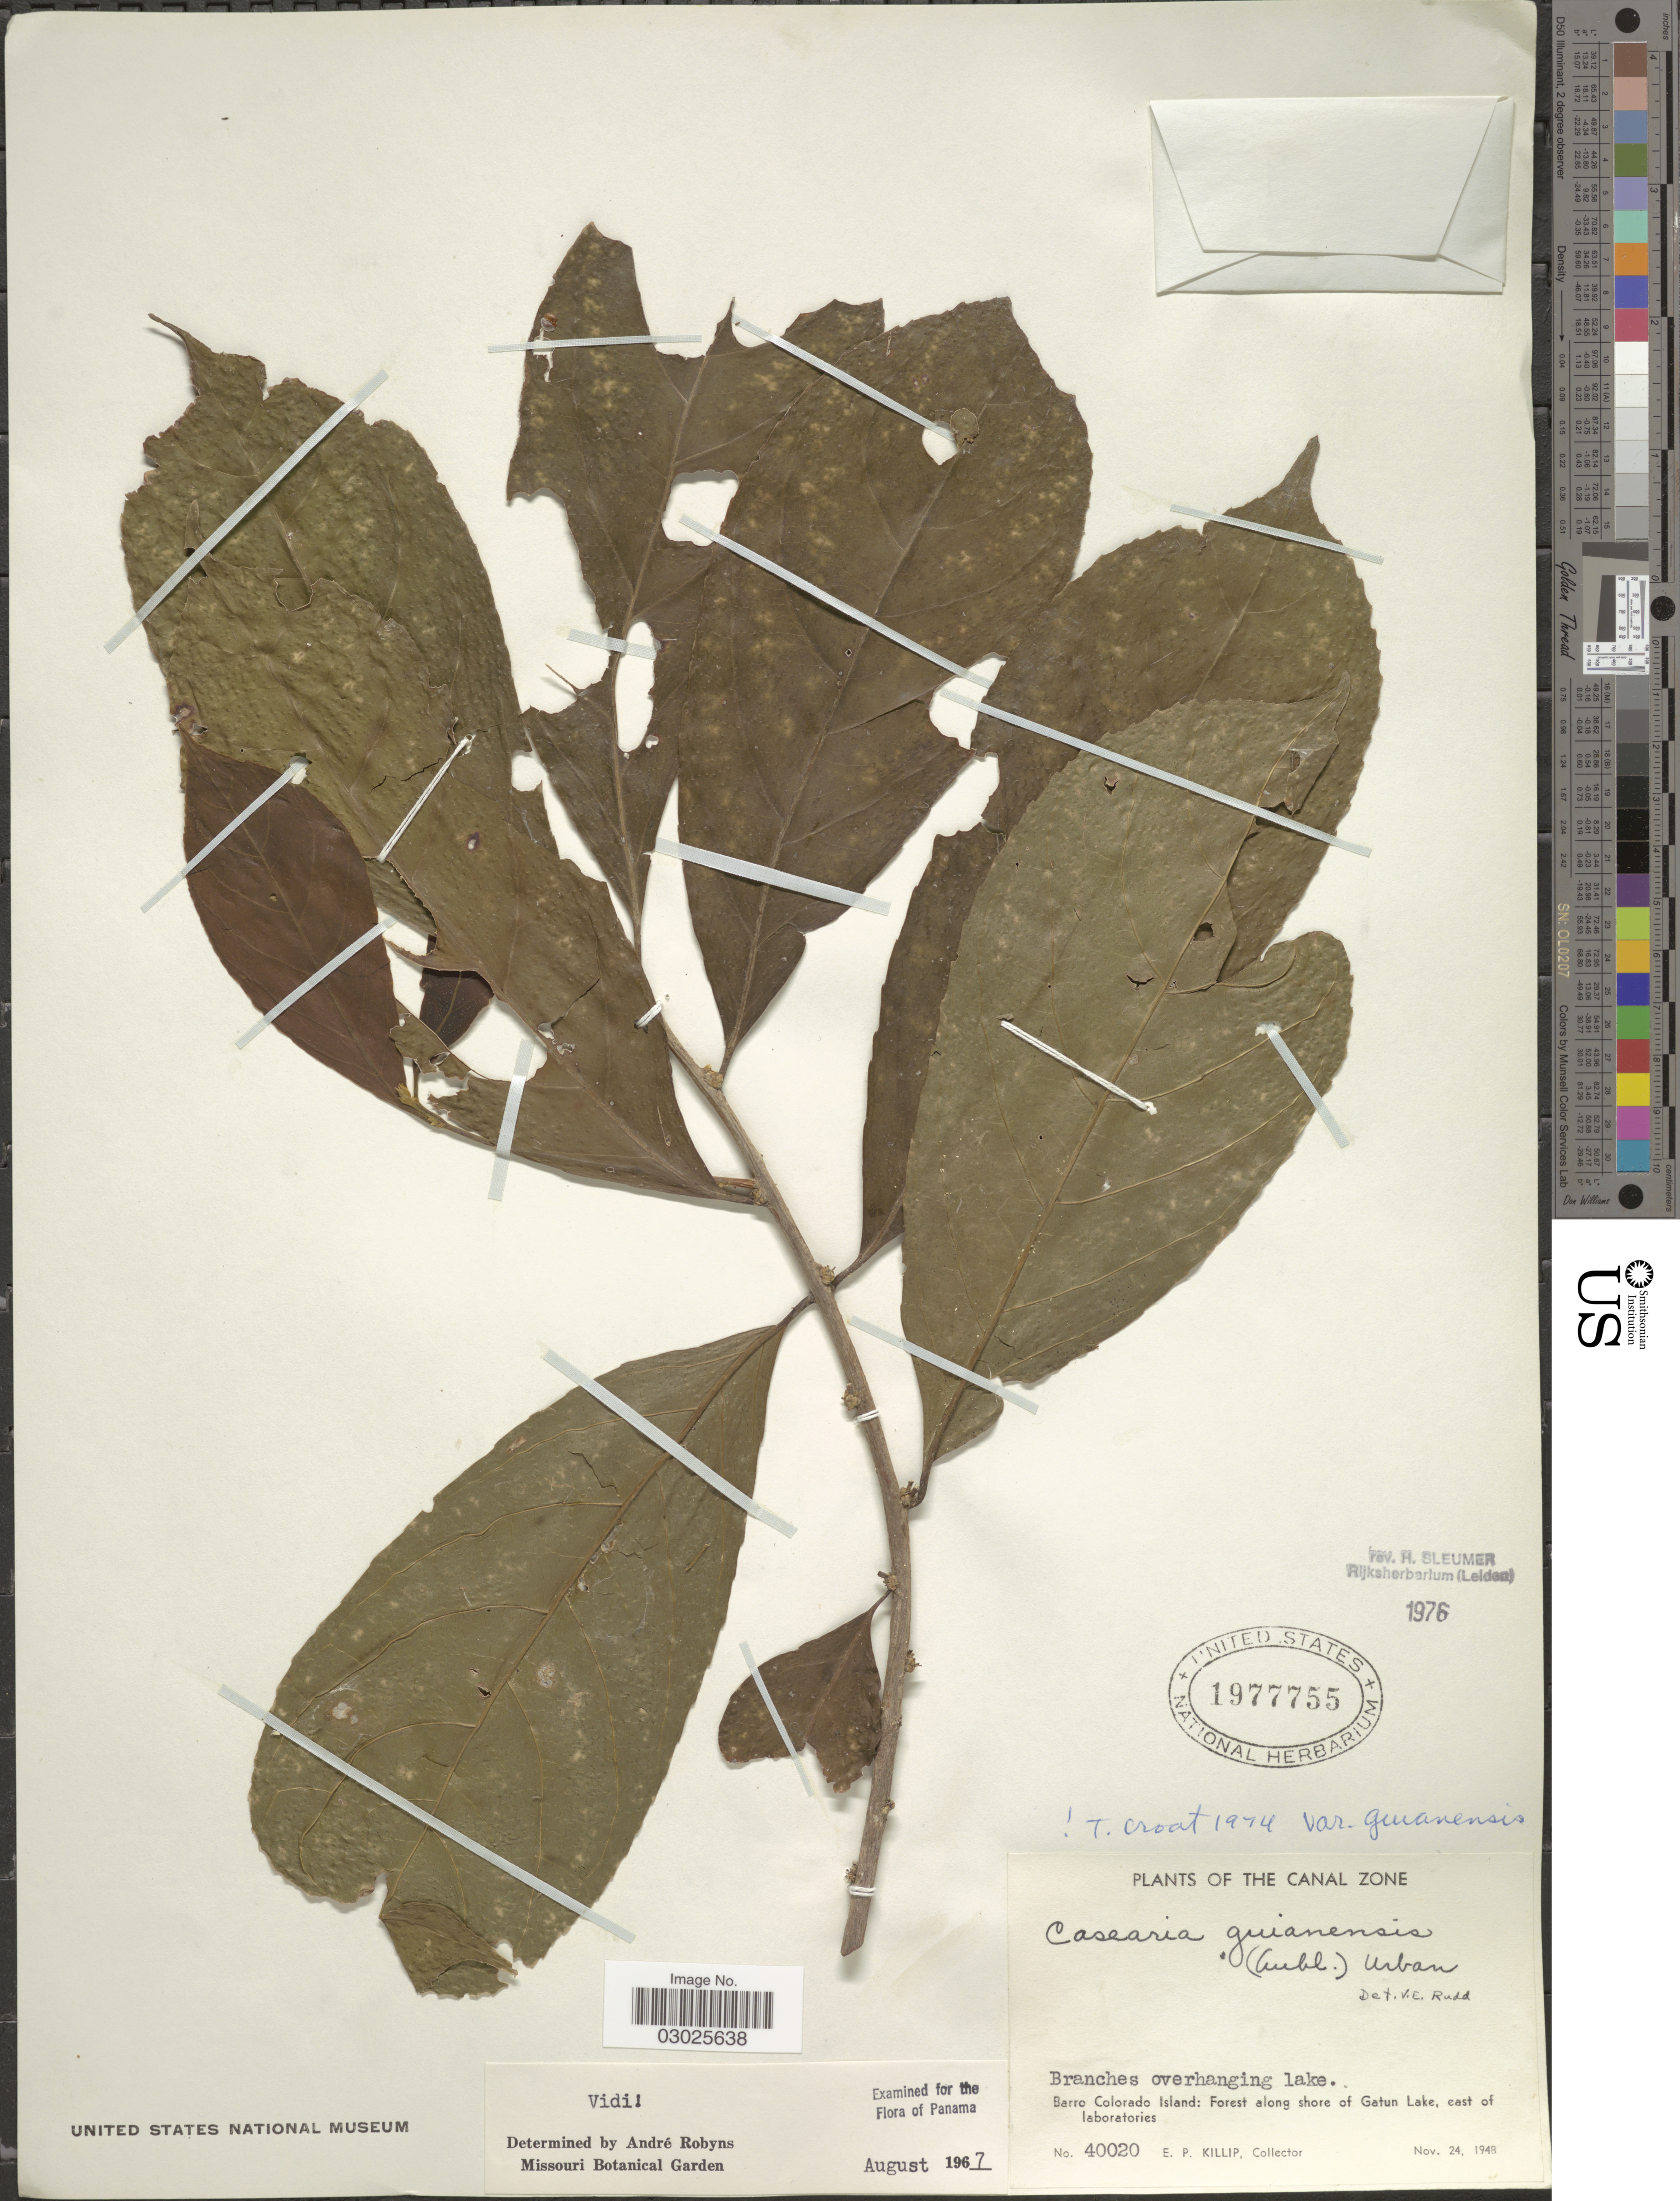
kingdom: Plantae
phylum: Tracheophyta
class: Magnoliopsida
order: Malpighiales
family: Salicaceae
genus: Casearia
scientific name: Casearia guianensis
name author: (Aubl.) Urb.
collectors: E. P. Killip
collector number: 40020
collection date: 1948-11-24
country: Panama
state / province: Panamá Oeste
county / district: Canal Zone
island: Barro Colorado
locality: The Canal Zone. Barro Colorado Island: Forest along shore of Gatun Lake, east of laboratories.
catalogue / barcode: US 1977755